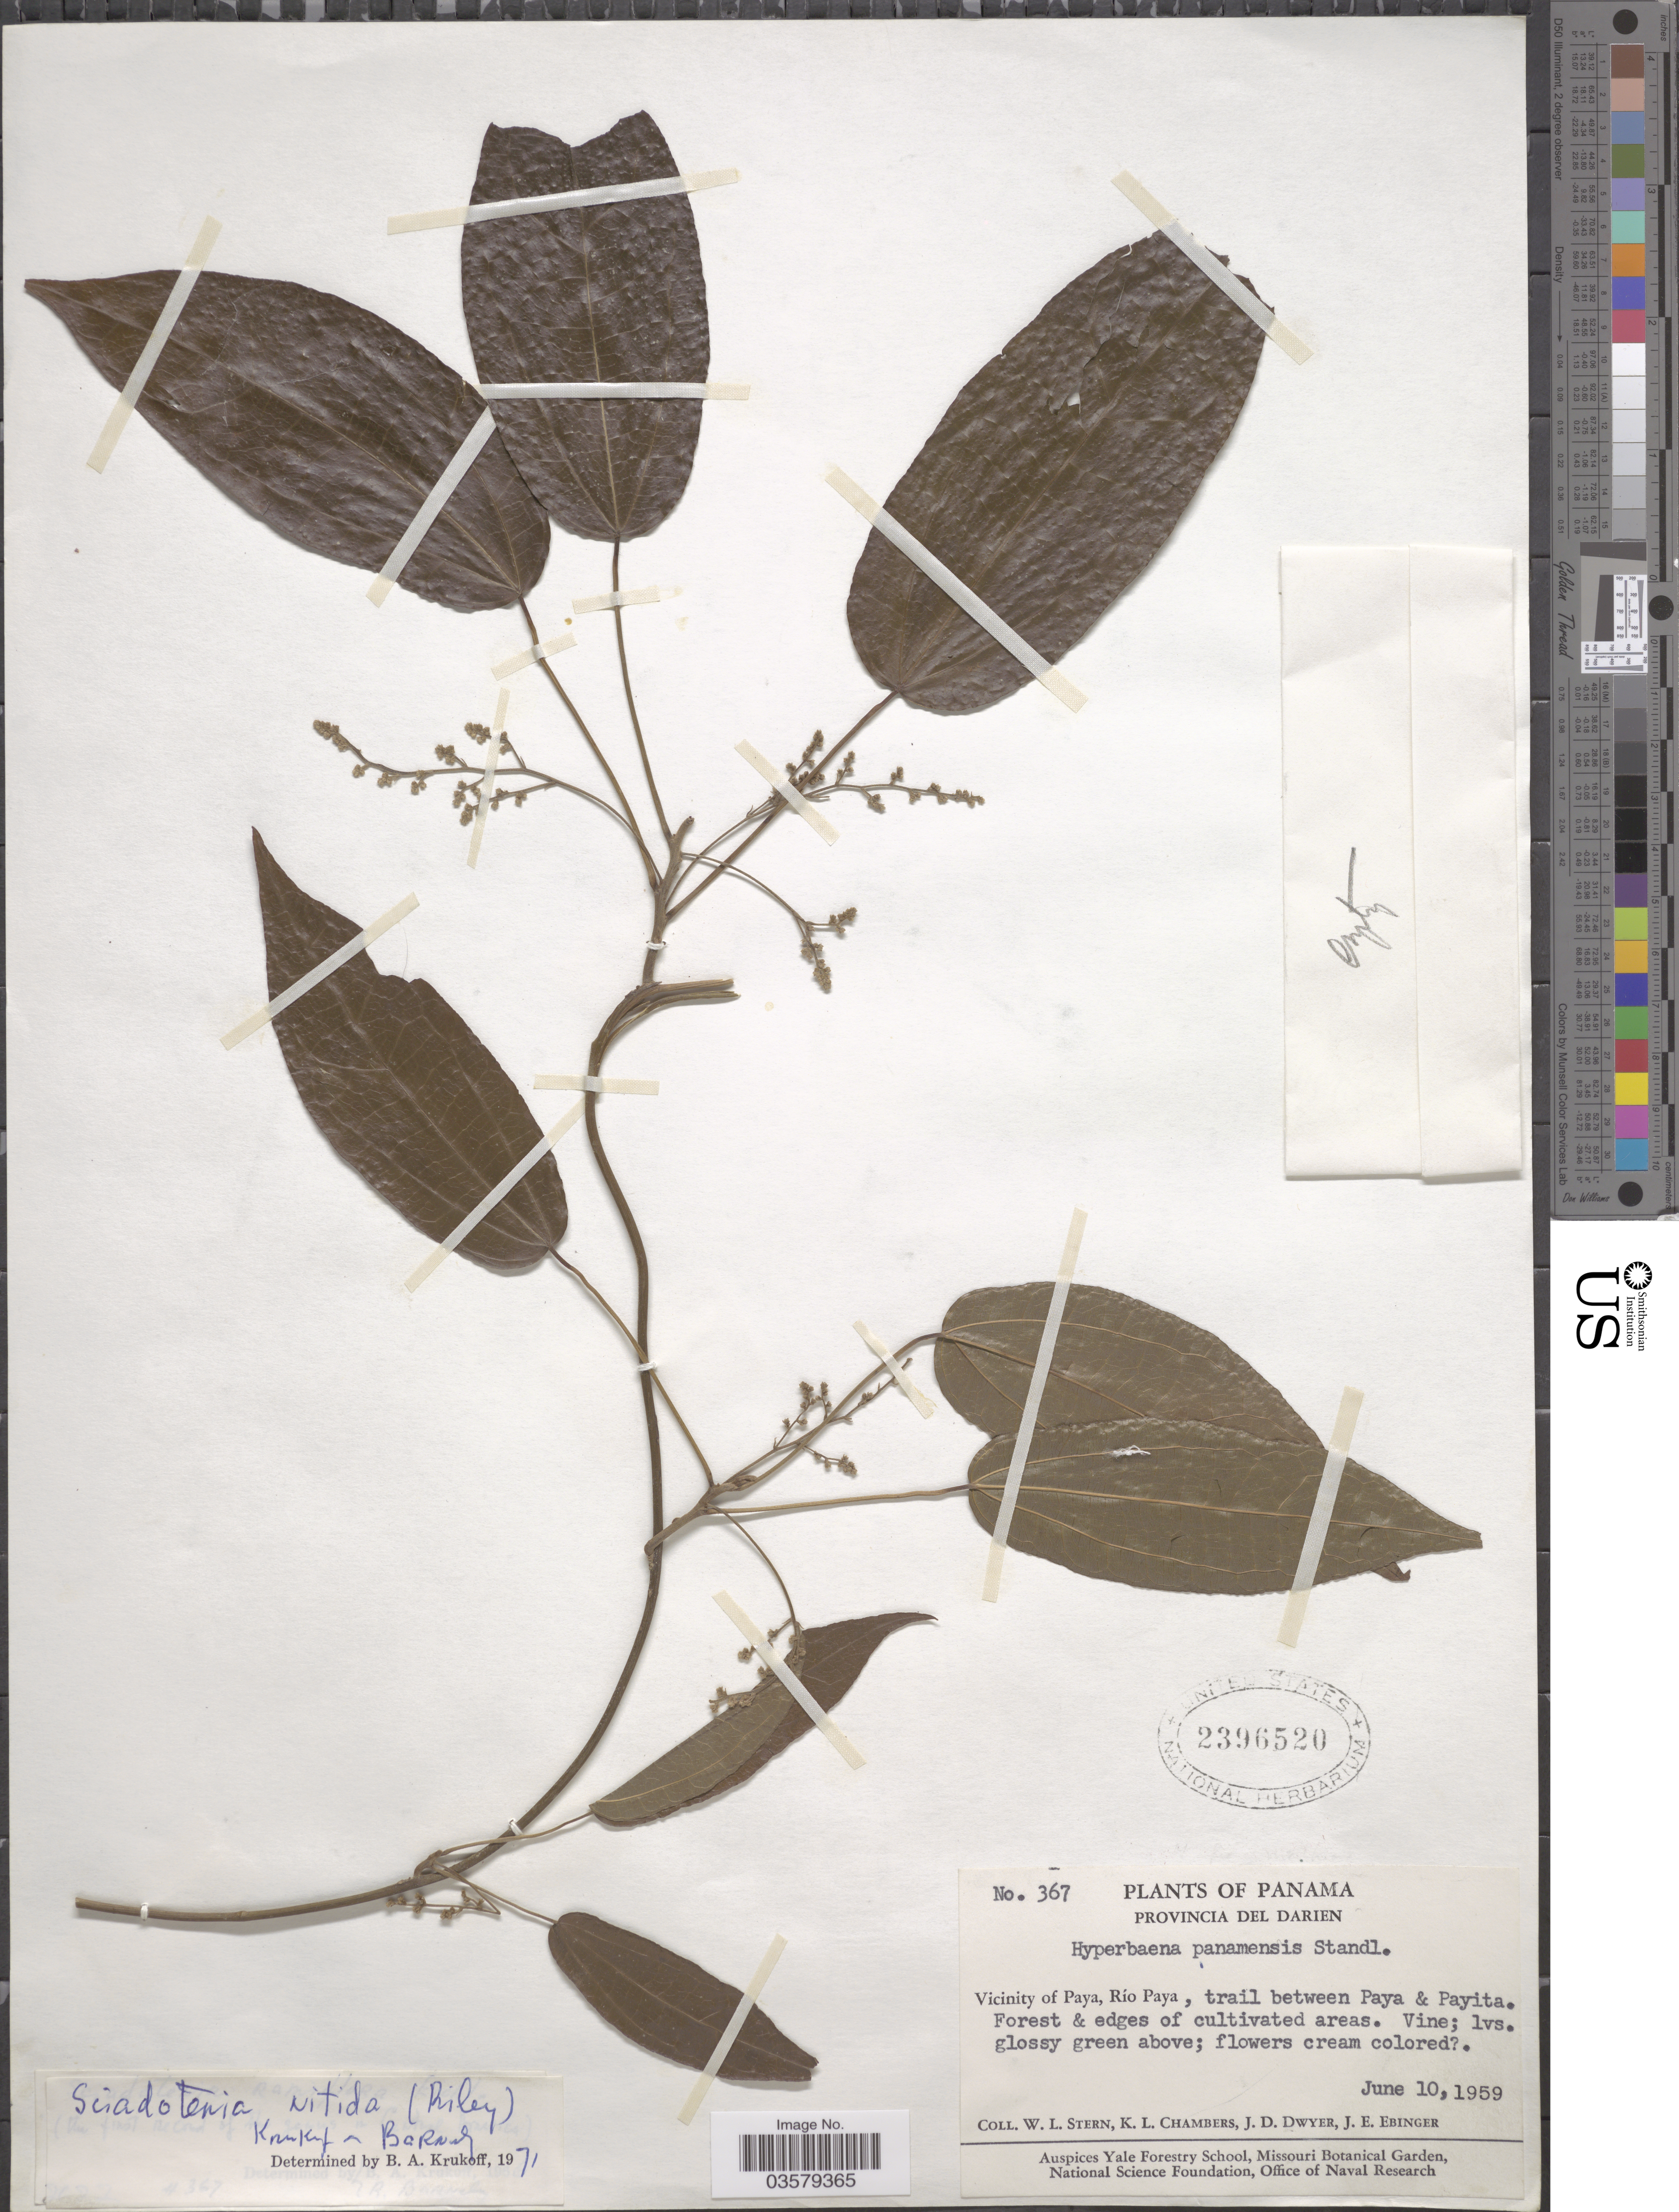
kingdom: Plantae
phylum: Tracheophyta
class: Magnoliopsida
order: Ranunculales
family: Menispermaceae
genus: Sciadotenia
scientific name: Sciadotenia nitida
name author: (L. Riley) Krukoff & Barneby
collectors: W. L. Stern, K. Chambers, J. D. Dwyer & J. Ebinger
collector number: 367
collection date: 1959-06-10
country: Panama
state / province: Darien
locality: Vicinity of Paya, Río Paya, trail between Paya & Payita.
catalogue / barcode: US 2396520